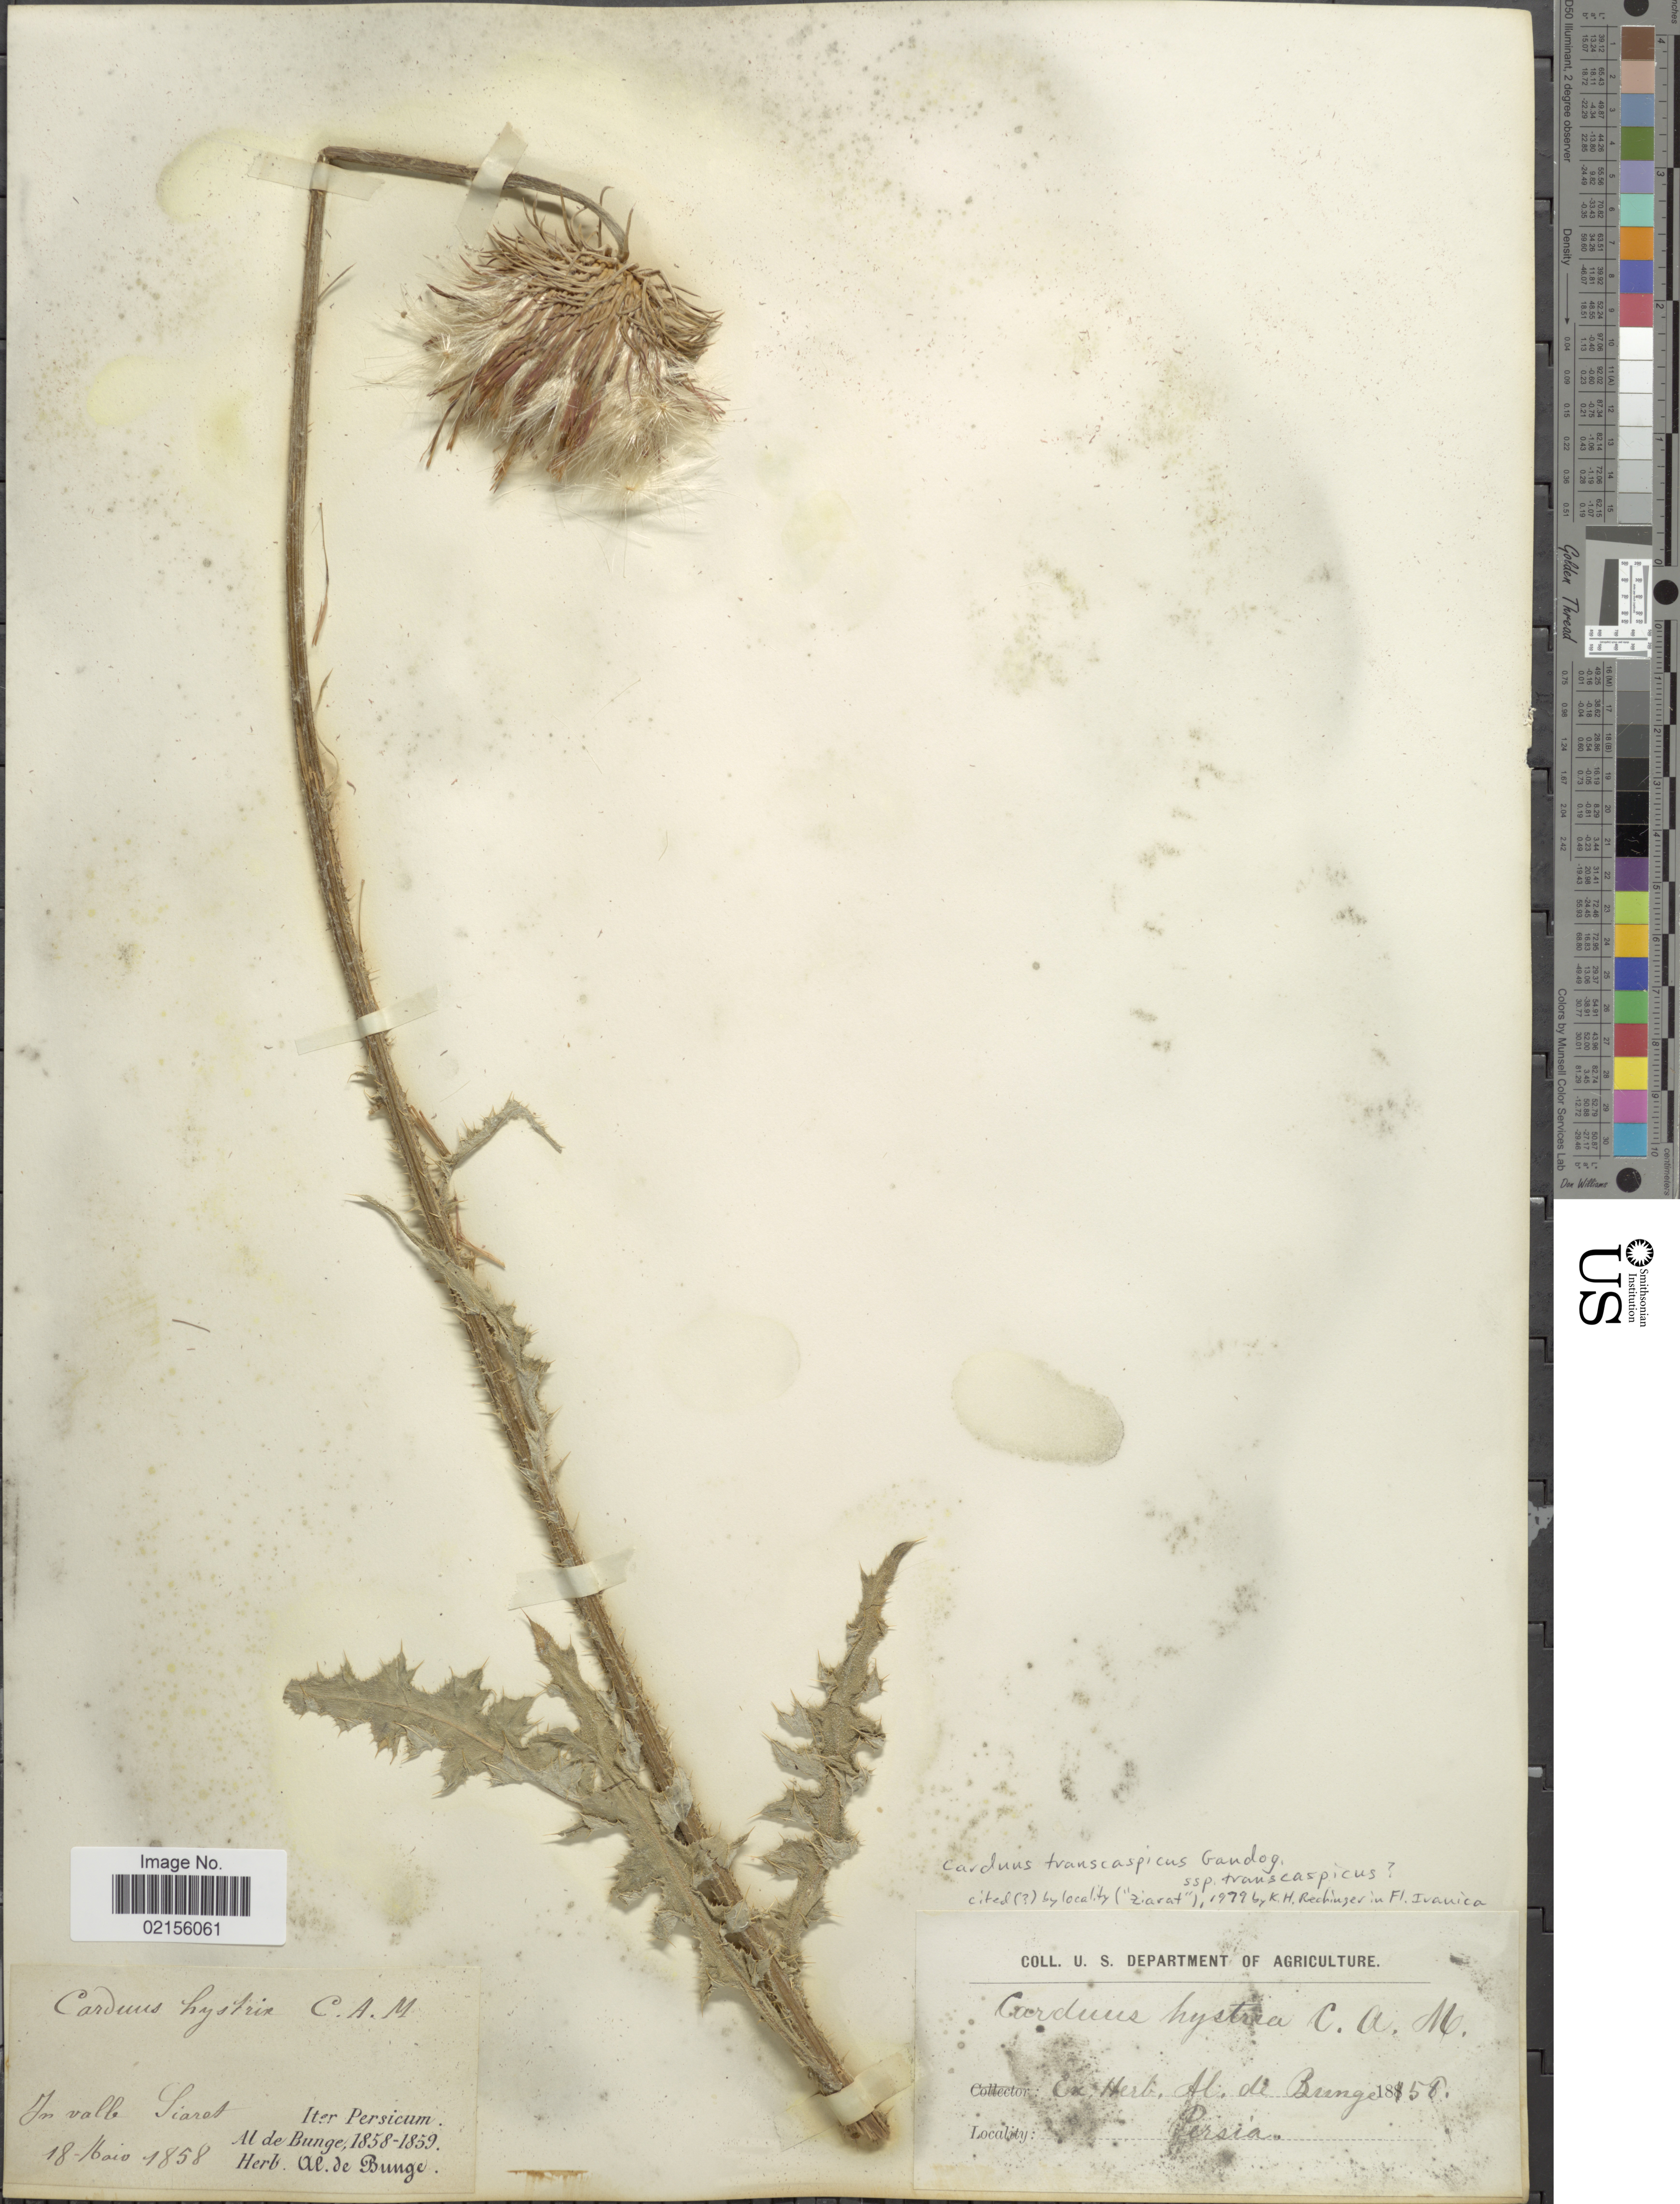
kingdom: Plantae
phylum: Tracheophyta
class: Magnoliopsida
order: Asterales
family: Asteraceae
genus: Carduus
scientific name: Carduus transcaspicus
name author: Gand.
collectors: A. de Bunge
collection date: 1858-05-18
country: Iran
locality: Persia. In valle Siaret, Iter Persicum